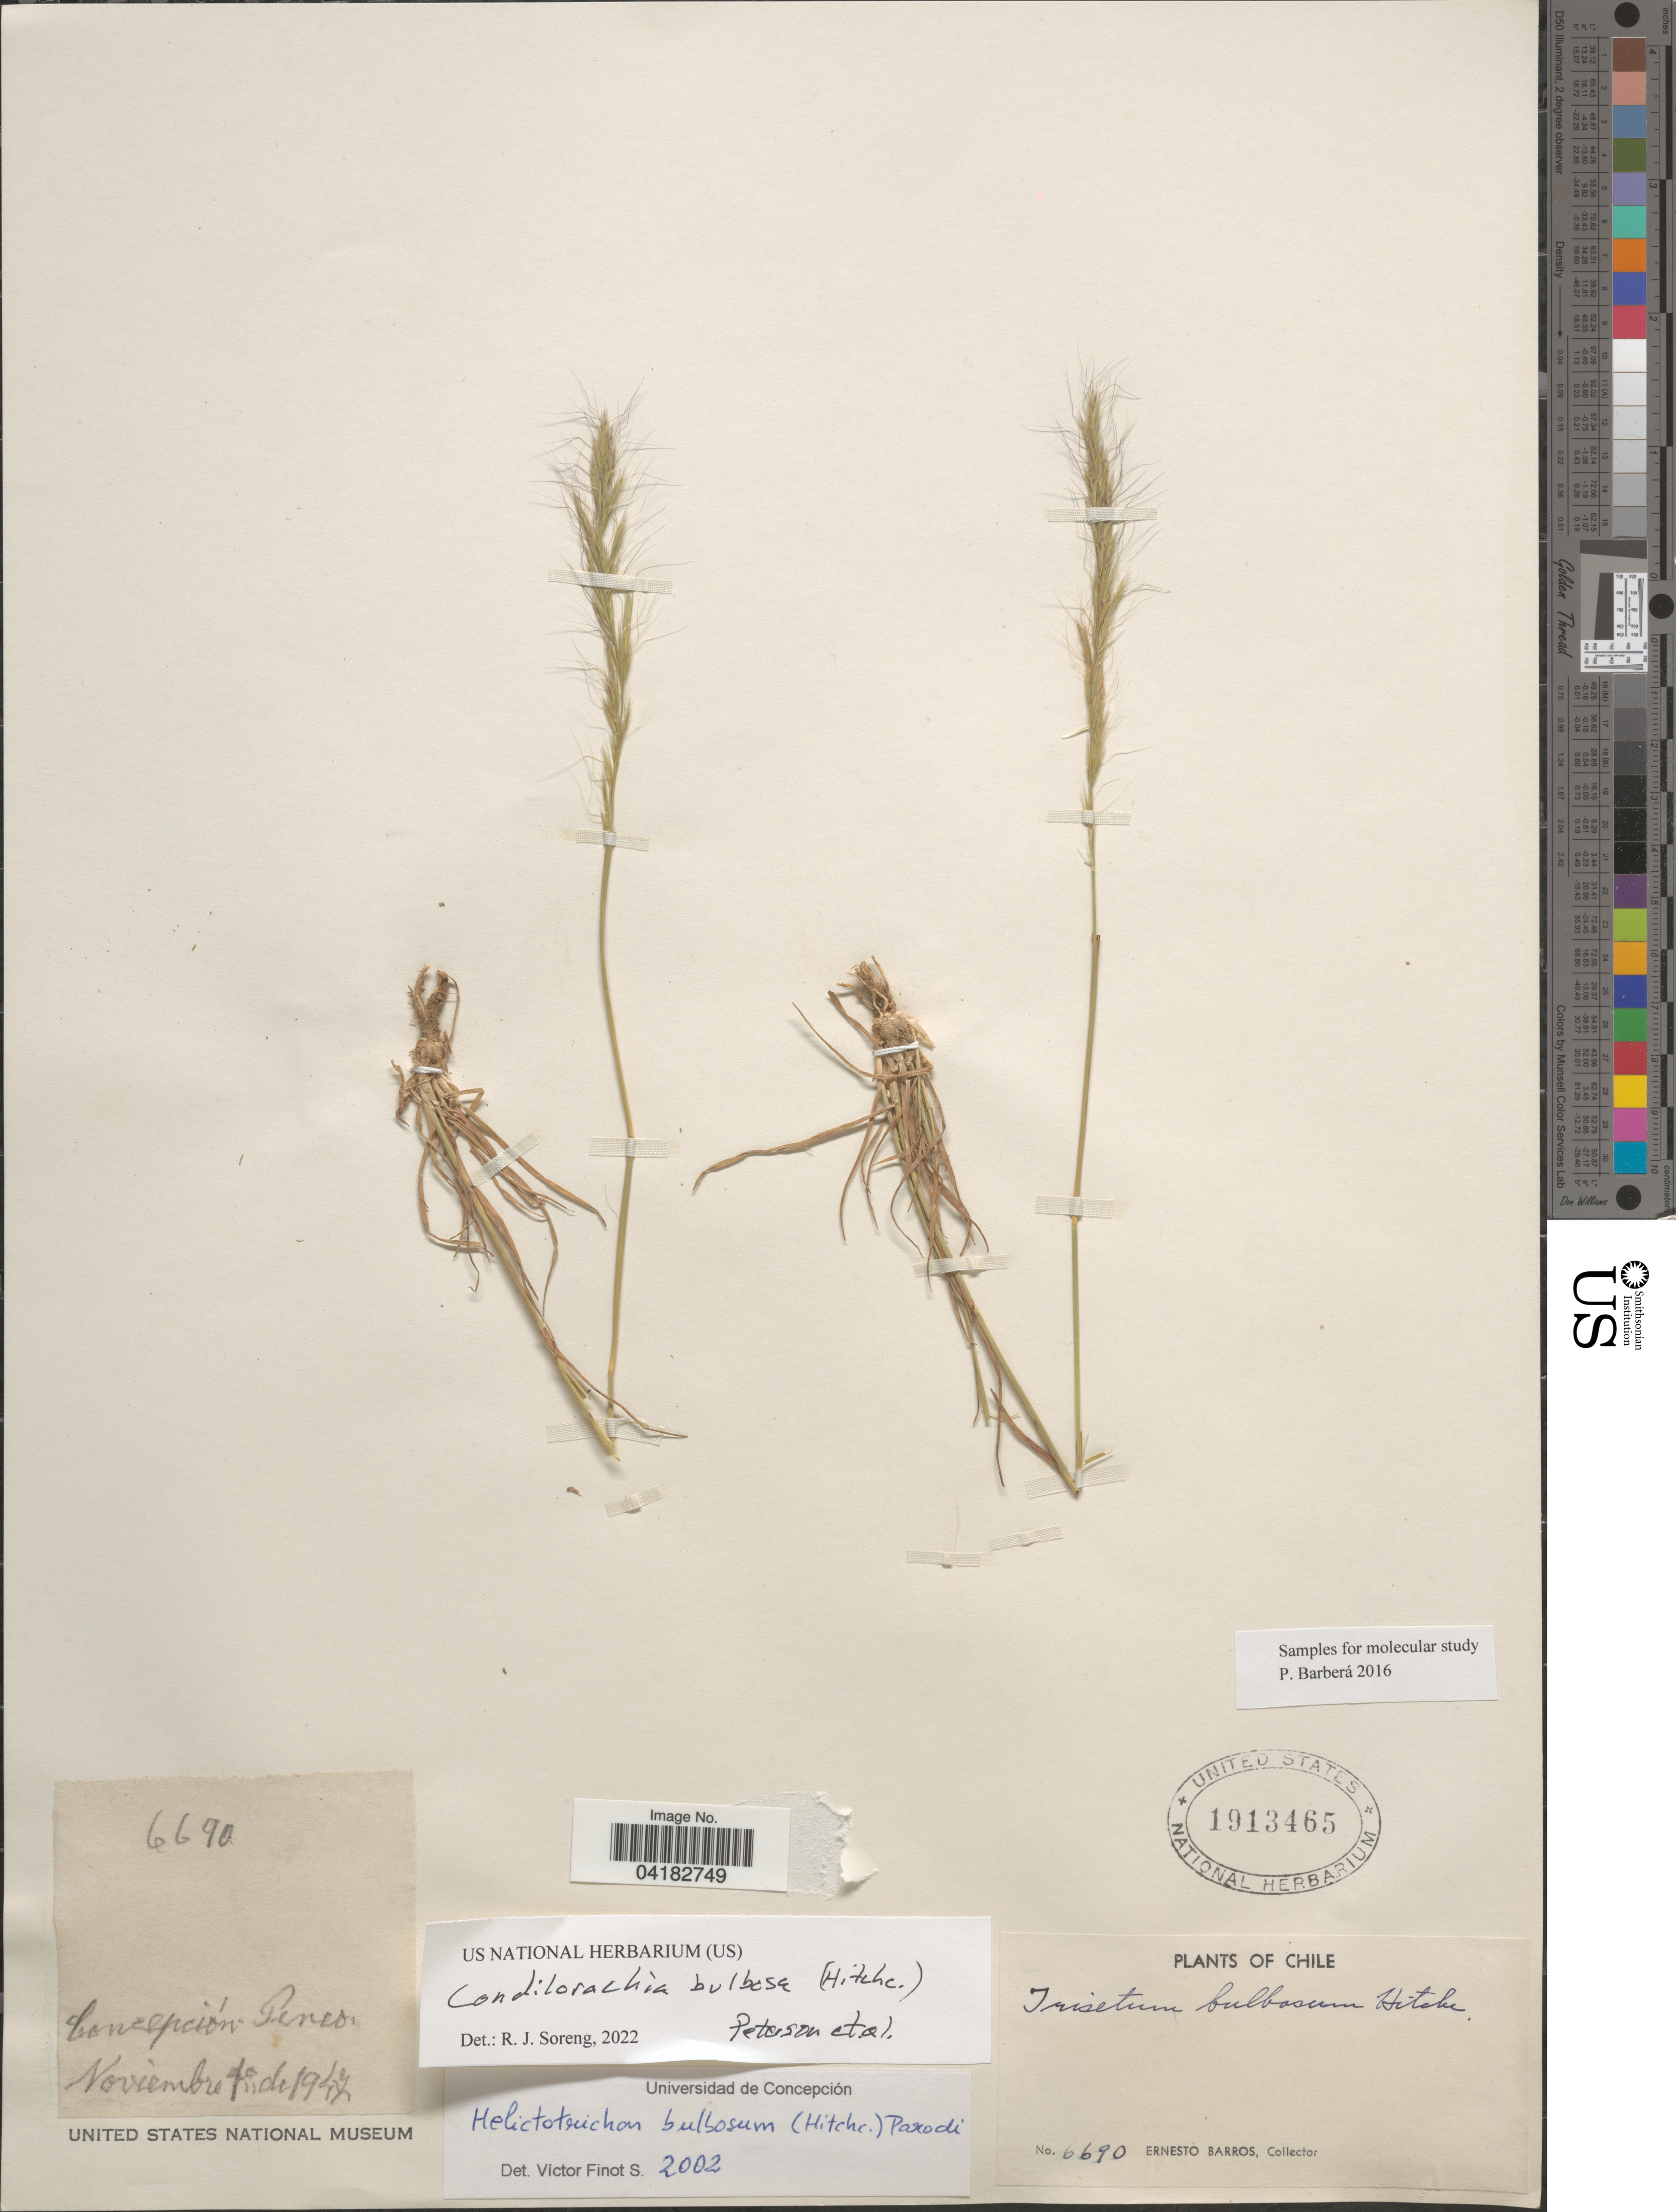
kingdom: Plantae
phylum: Tracheophyta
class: Liliopsida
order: Poales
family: Poaceae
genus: Condilorachia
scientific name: Condilorachia bulbosa (Hitchc.) P.M. Peterson, Romasch. & Soreng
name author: P.M. Peterson et al.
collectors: E. Barros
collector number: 6690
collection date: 1947-11-01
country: Chile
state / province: Bio-Bío (VIII)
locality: Concepción-Penco.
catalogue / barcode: US 1913465